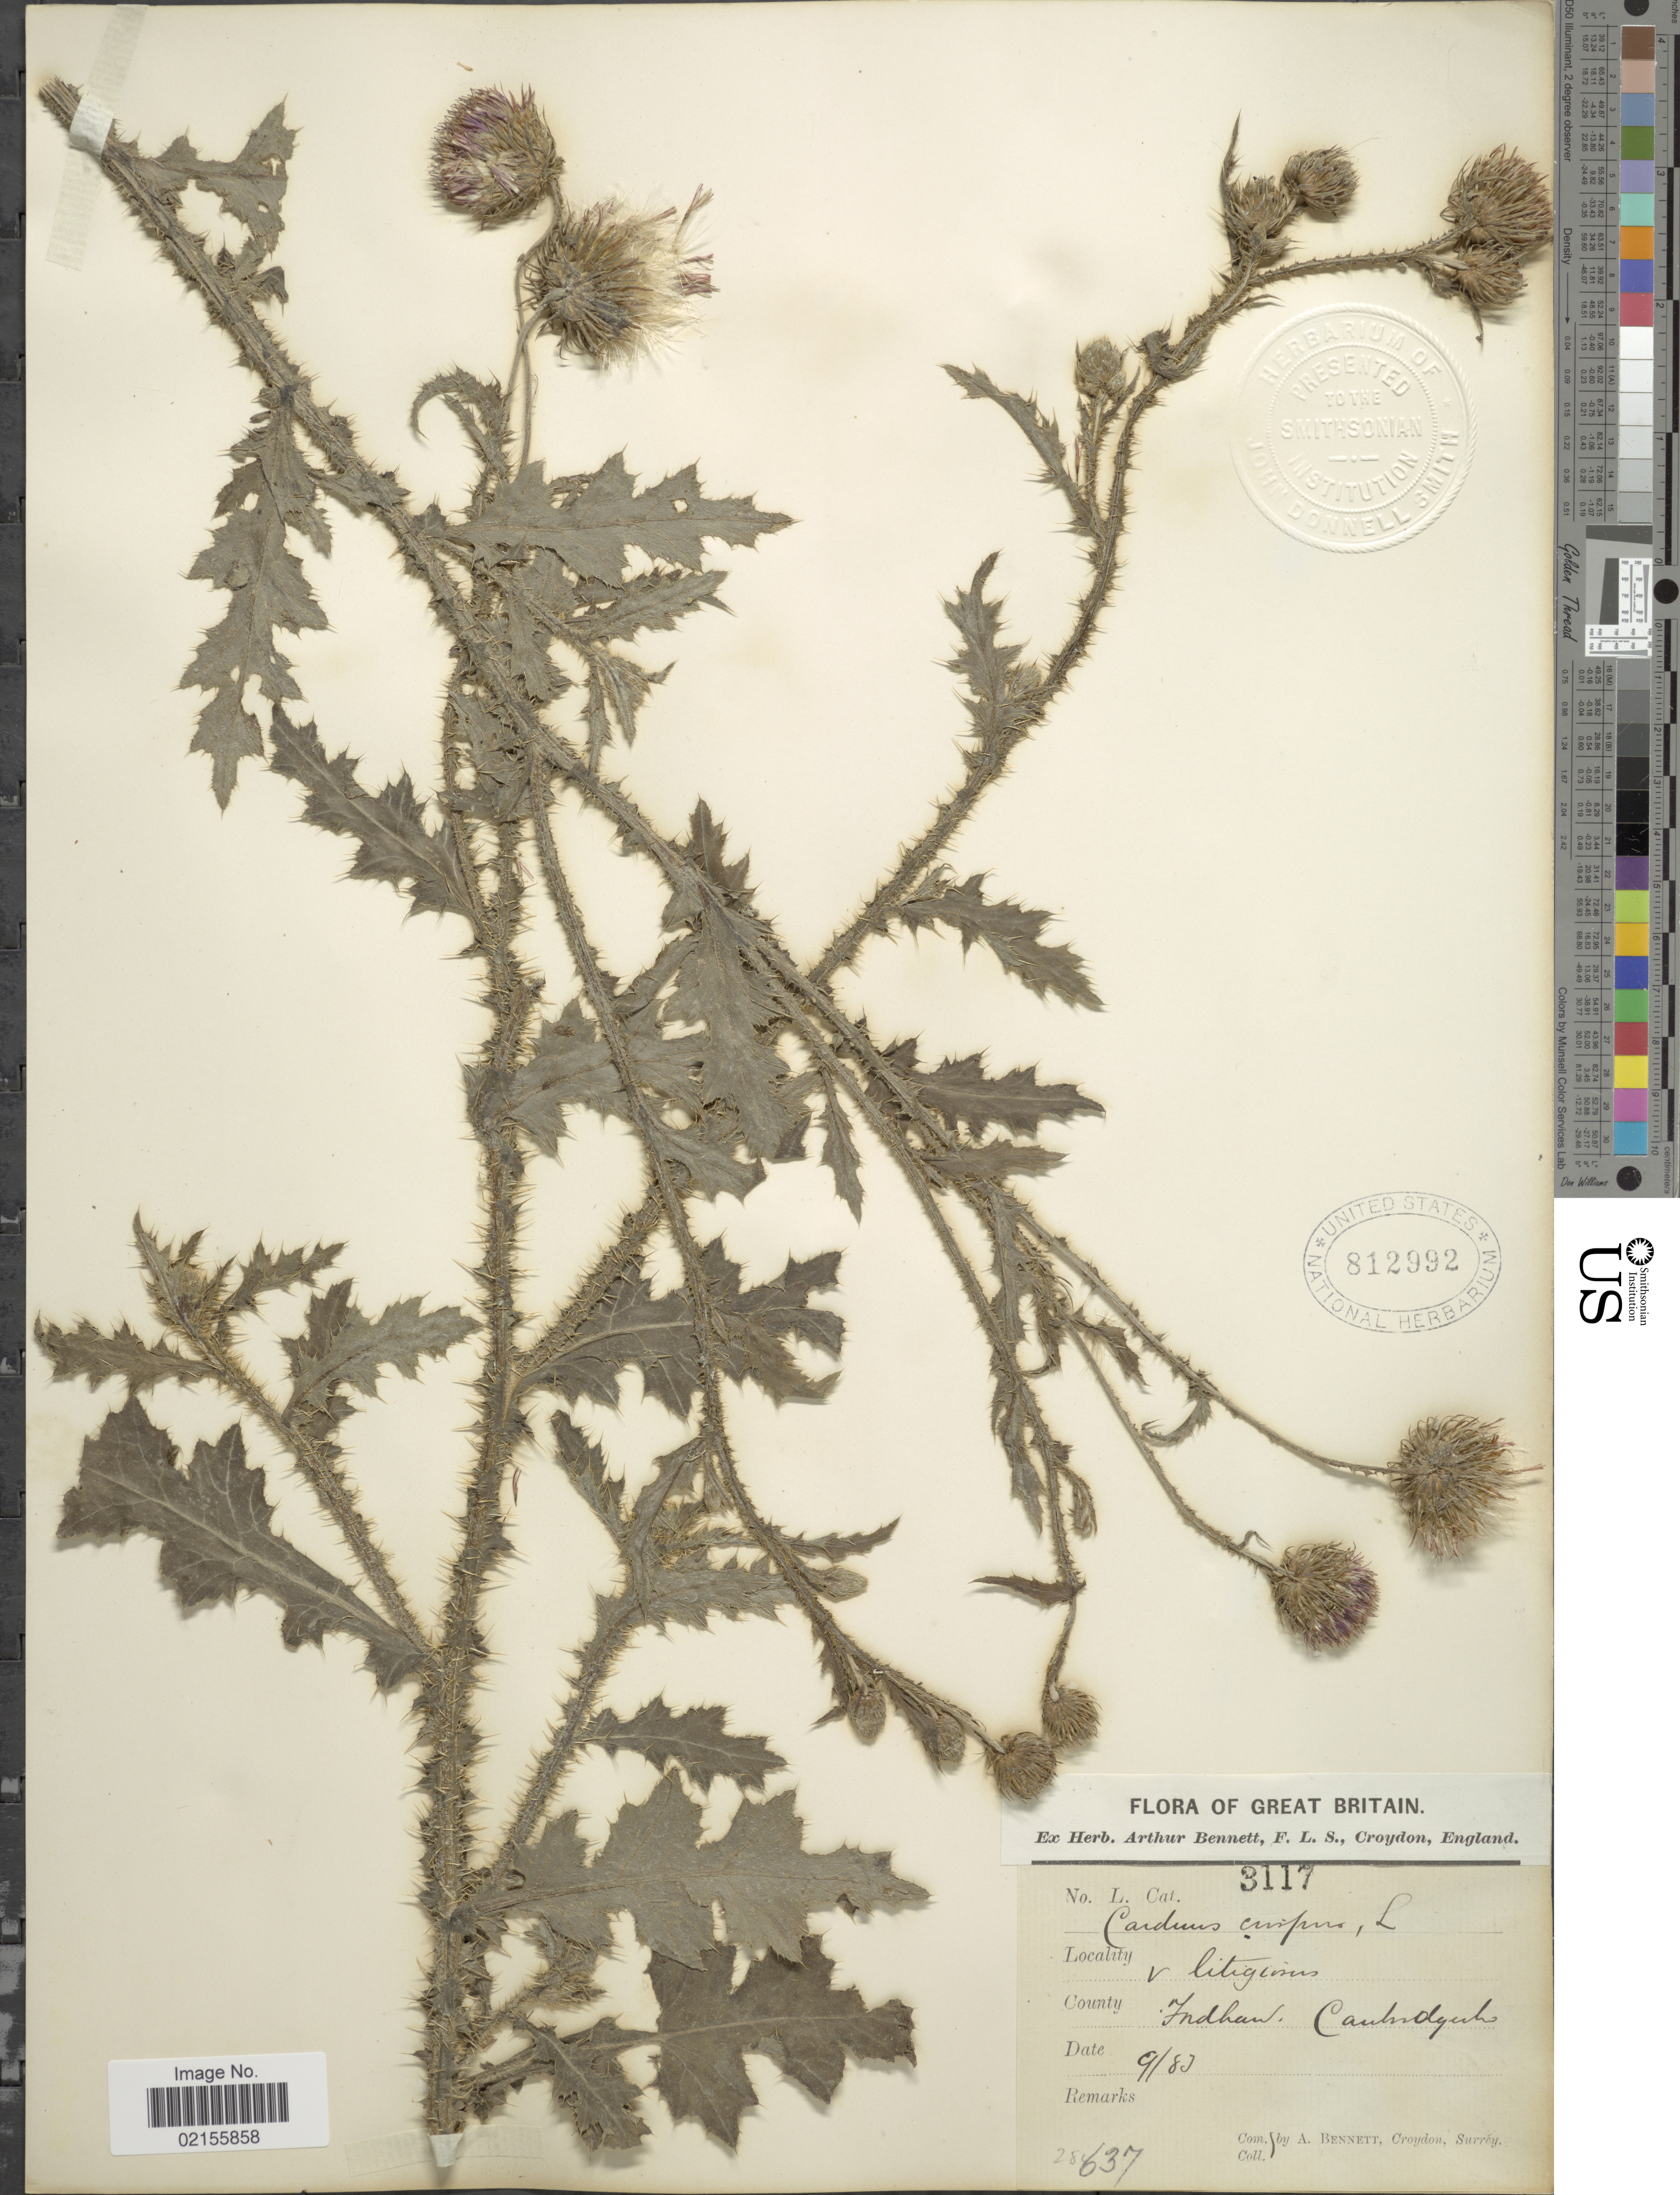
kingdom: Plantae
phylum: Tracheophyta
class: Magnoliopsida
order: Asterales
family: Asteraceae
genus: Carduus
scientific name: Carduus crispus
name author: L.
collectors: A. Bennett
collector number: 3117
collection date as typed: Transcribed d/m/y: /9/83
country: United Kingdom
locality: Great Britain, Indhan, Cambridge [interpreted]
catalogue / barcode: US 812992